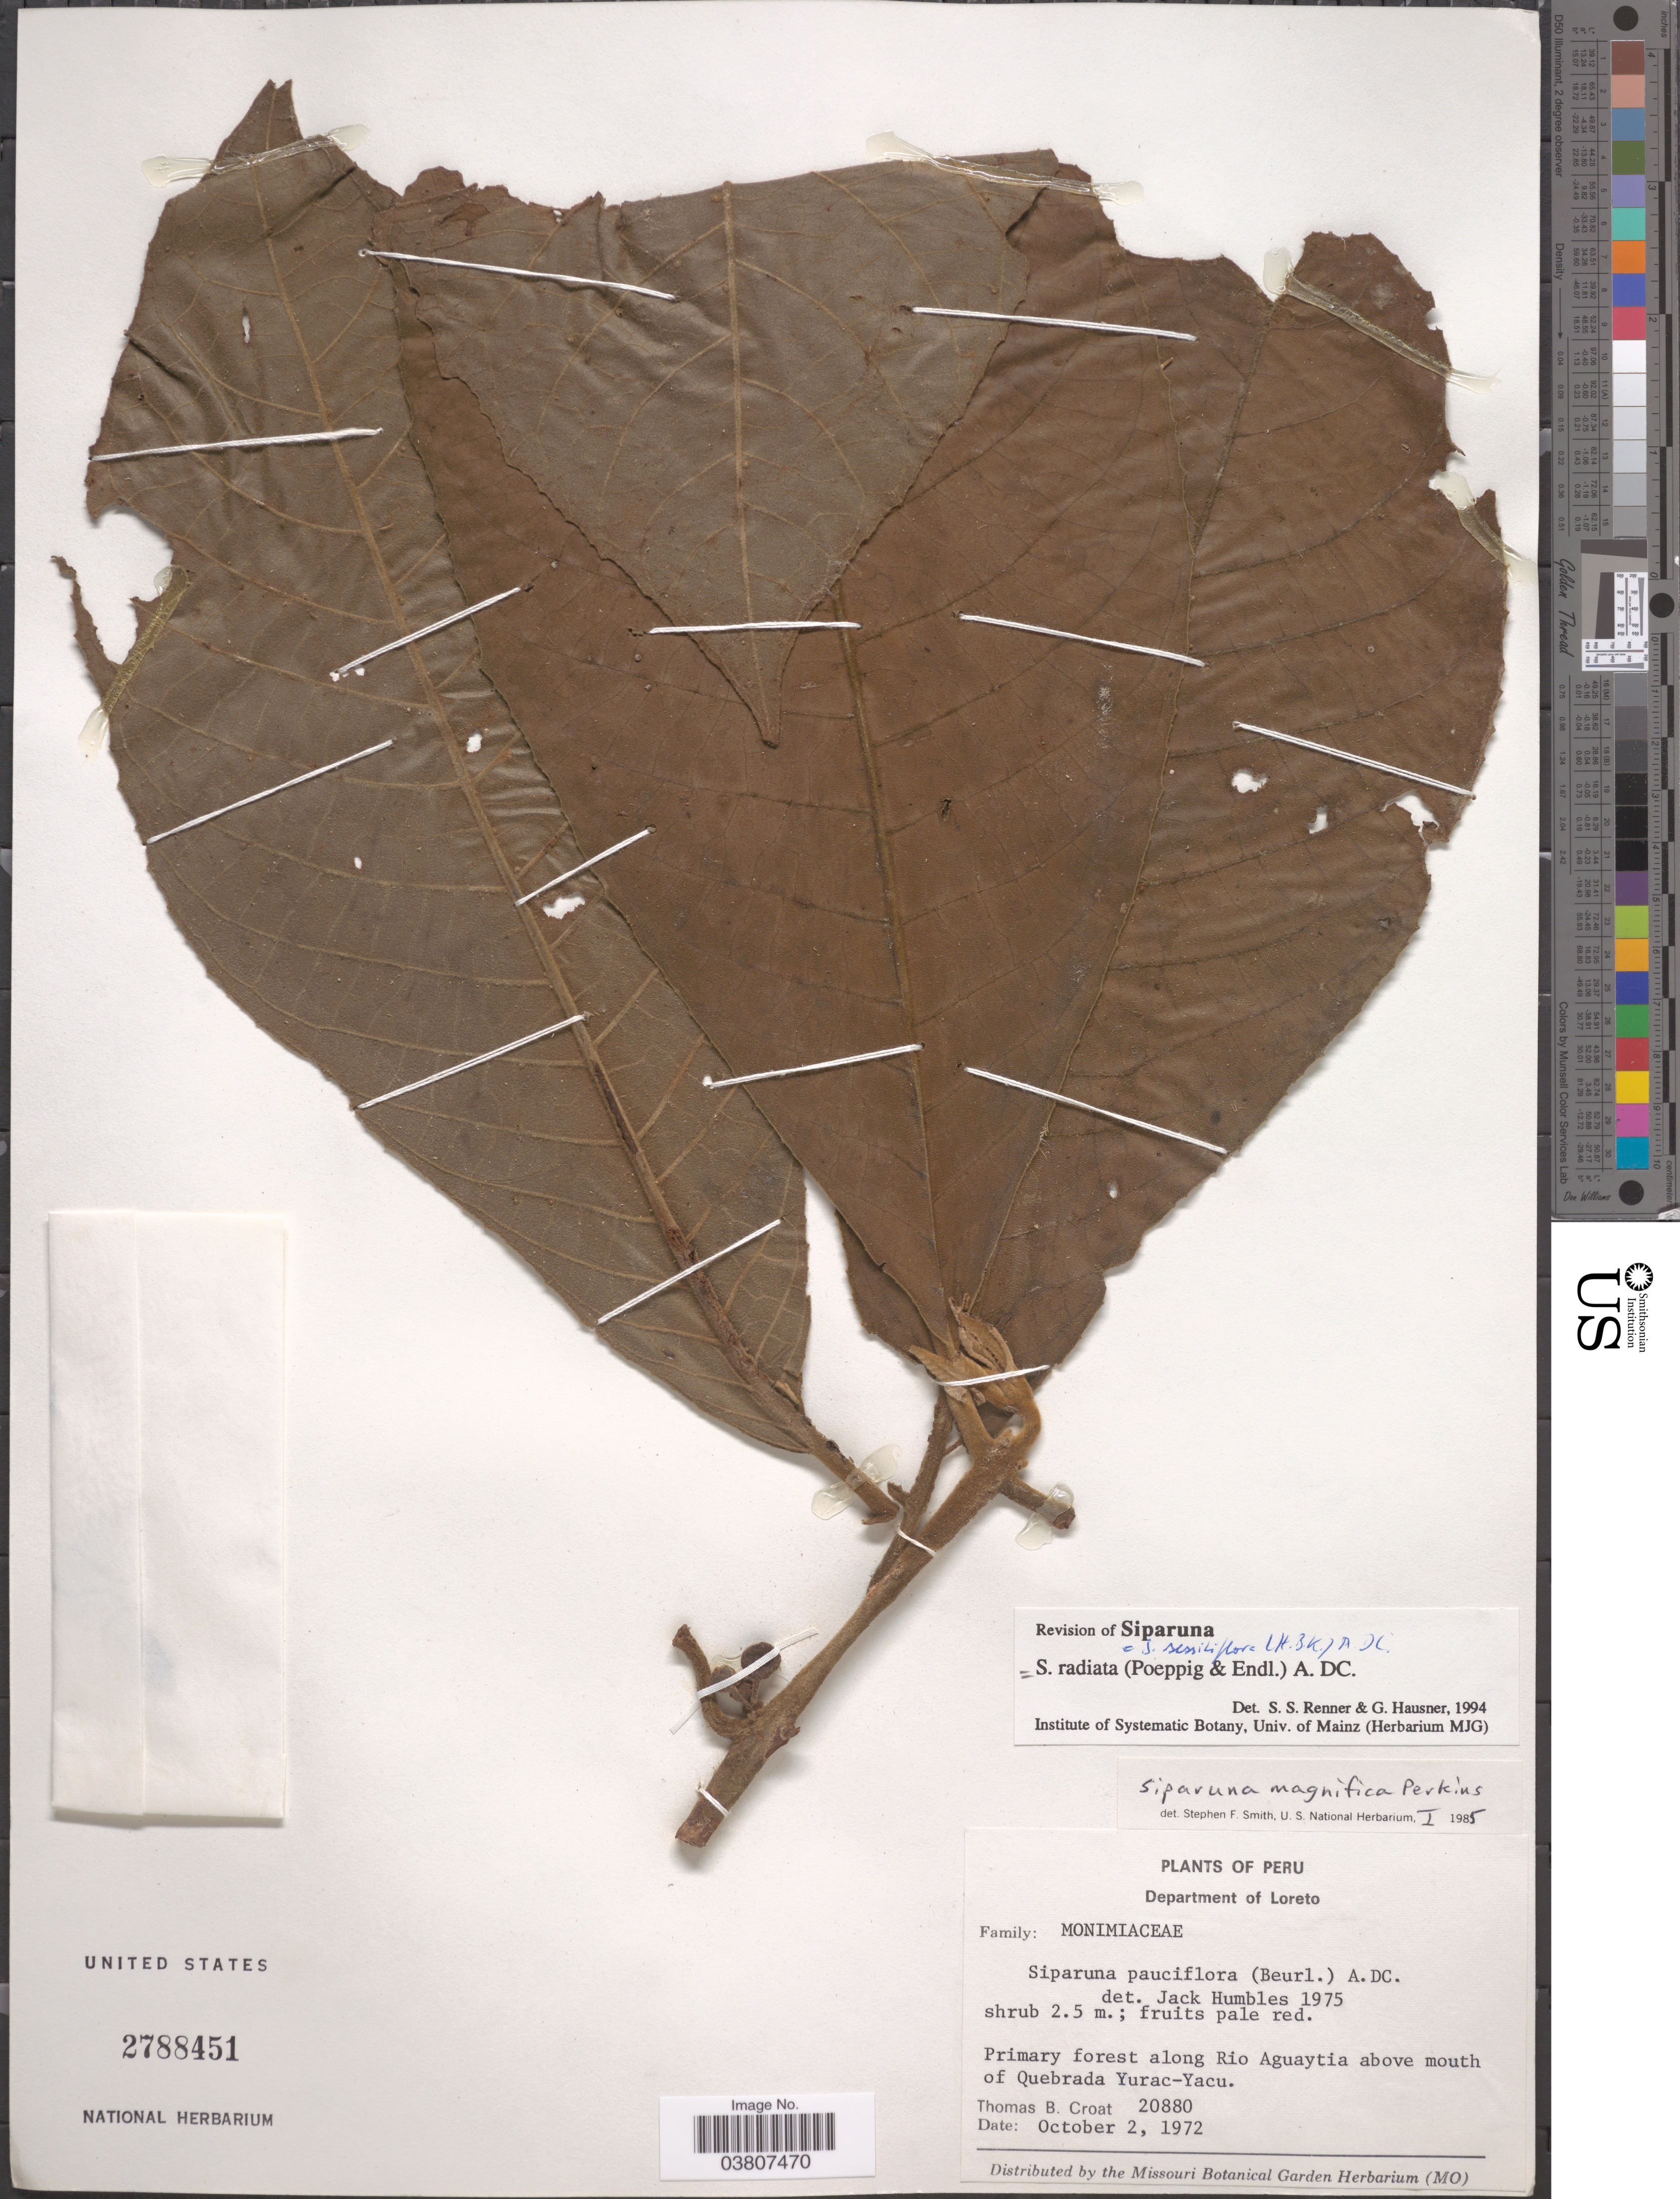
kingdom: Plantae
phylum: Tracheophyta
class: Magnoliopsida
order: Laurales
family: Siparunaceae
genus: Siparuna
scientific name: Siparuna sessiliflora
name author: (Kunth) A. DC.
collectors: T. B. Croat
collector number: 20880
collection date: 1972-10-02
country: Peru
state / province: Loreto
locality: Department of Loreto. Along Rio Aguaytia above mouth of Quebrada Yurac-Yacu.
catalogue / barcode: US 2788451